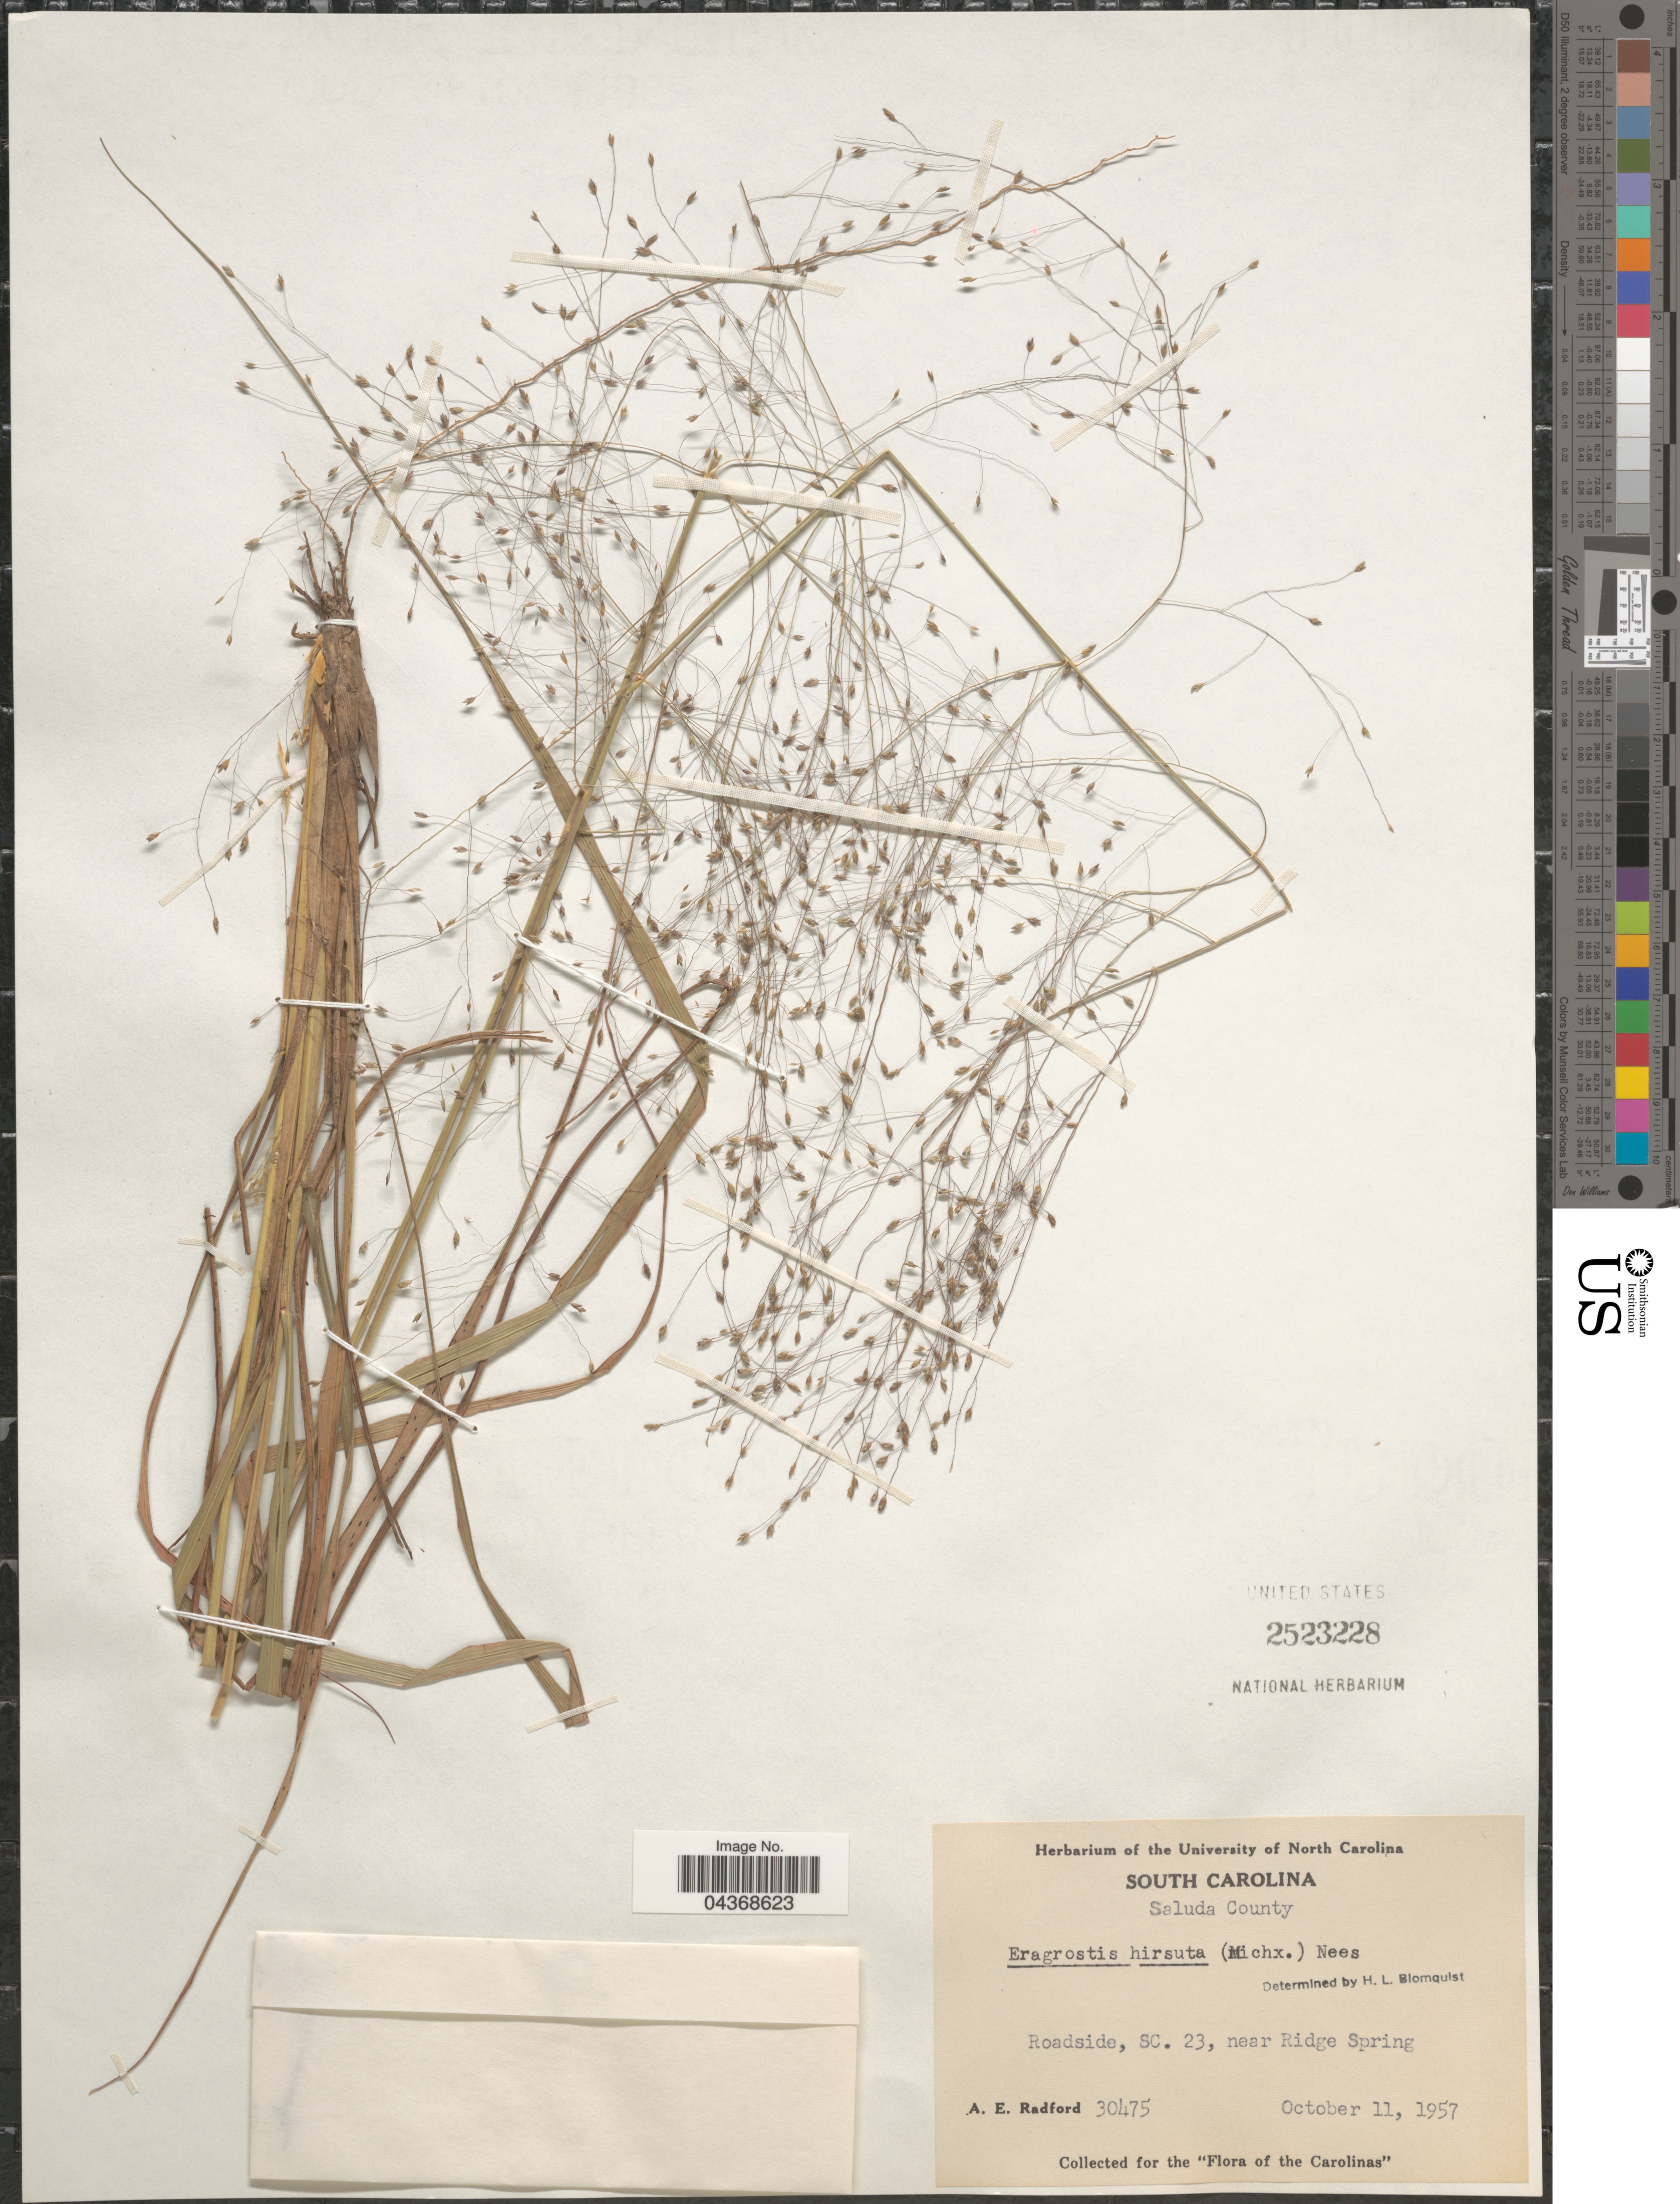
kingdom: Plantae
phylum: Tracheophyta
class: Liliopsida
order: Poales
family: Poaceae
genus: Eragrostis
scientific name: Eragrostis hirsuta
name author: (Michx.) Nees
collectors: A. E. Radford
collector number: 30475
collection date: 1957-10-11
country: United States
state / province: South Carolina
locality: Saluda County. Roadside, SC. 23, near Ridge Spring. The Carolinas.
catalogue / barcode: US 2523228